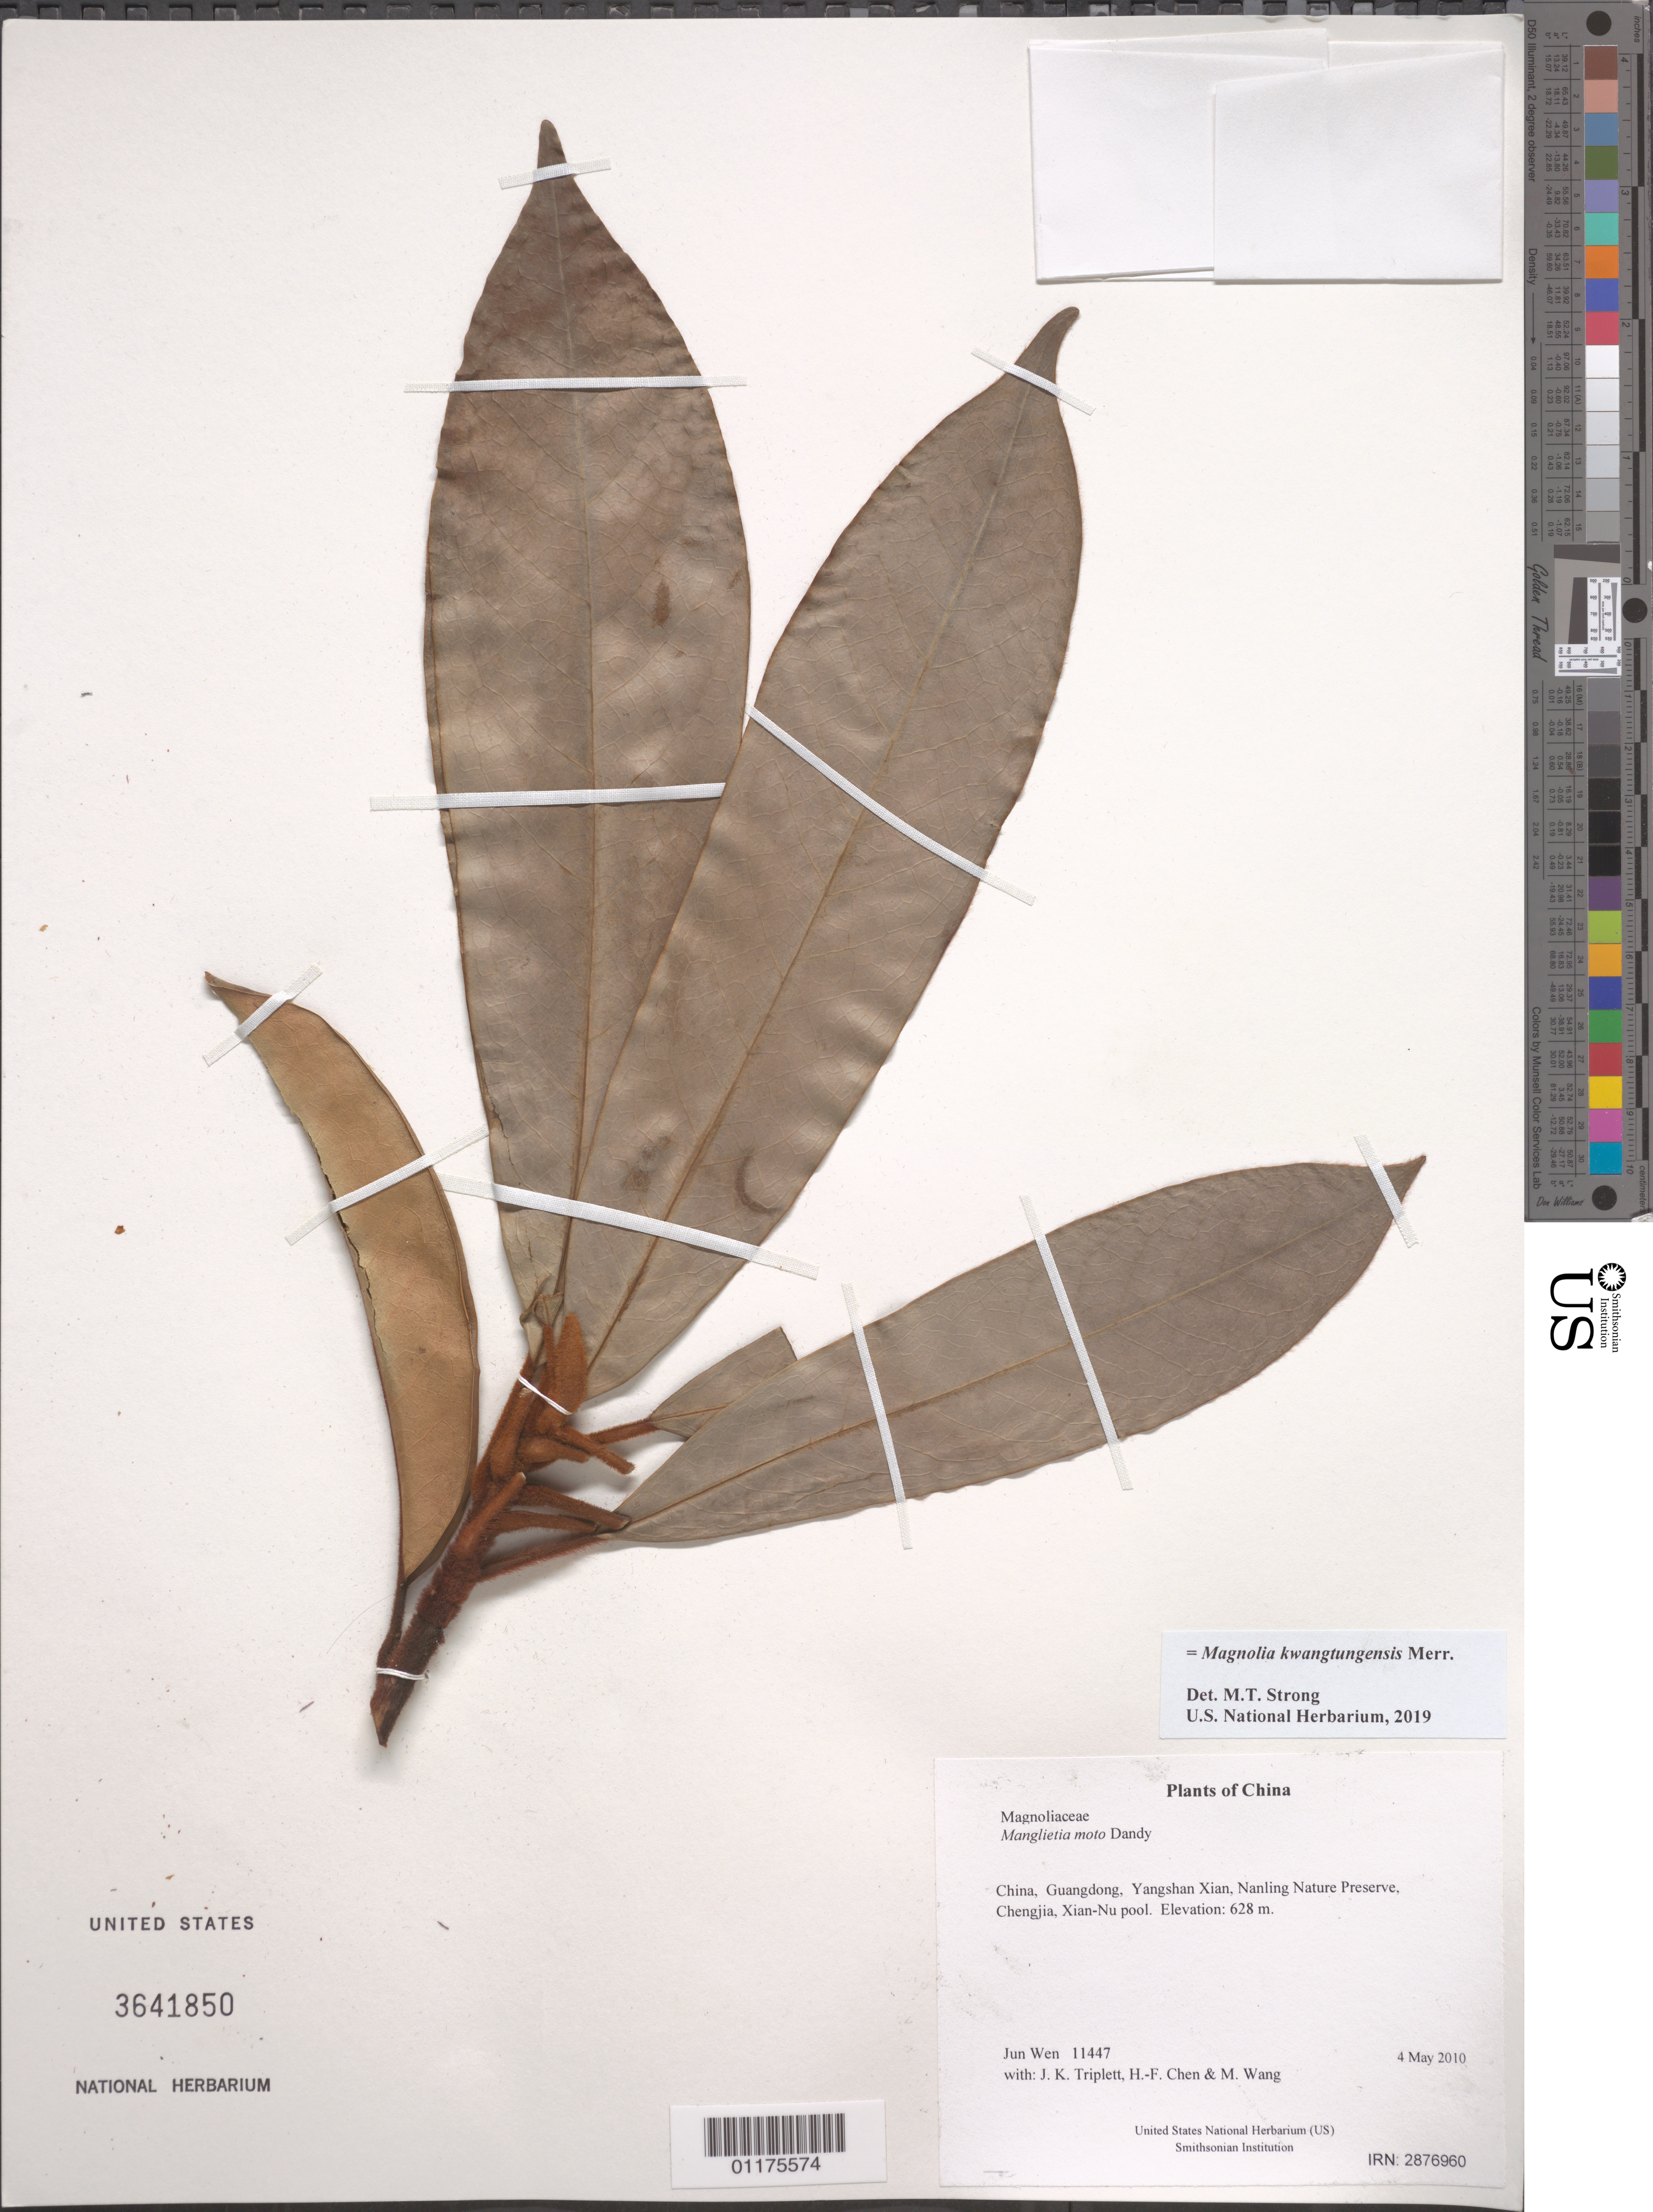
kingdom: Plantae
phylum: Tracheophyta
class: Magnoliopsida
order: Magnoliales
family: Magnoliaceae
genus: Magnolia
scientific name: Magnolia kwangtungensis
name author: Merr.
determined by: Strong, Mark T., (BOT), Smithsonian Institution - National Museum of Natural History (UNITED STATES)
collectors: J. Wen, J. K. Triplett, H.-F. Chen & M. Wang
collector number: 11447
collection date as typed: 4 May 2010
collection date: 2010-05-04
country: China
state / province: Guangdong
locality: Yangshan Xian, Nanling Nature Preserve, Chengjia, Xian-Nu pool.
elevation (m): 628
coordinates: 24 51.659 N, 112 53.675 E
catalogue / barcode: US 3641850